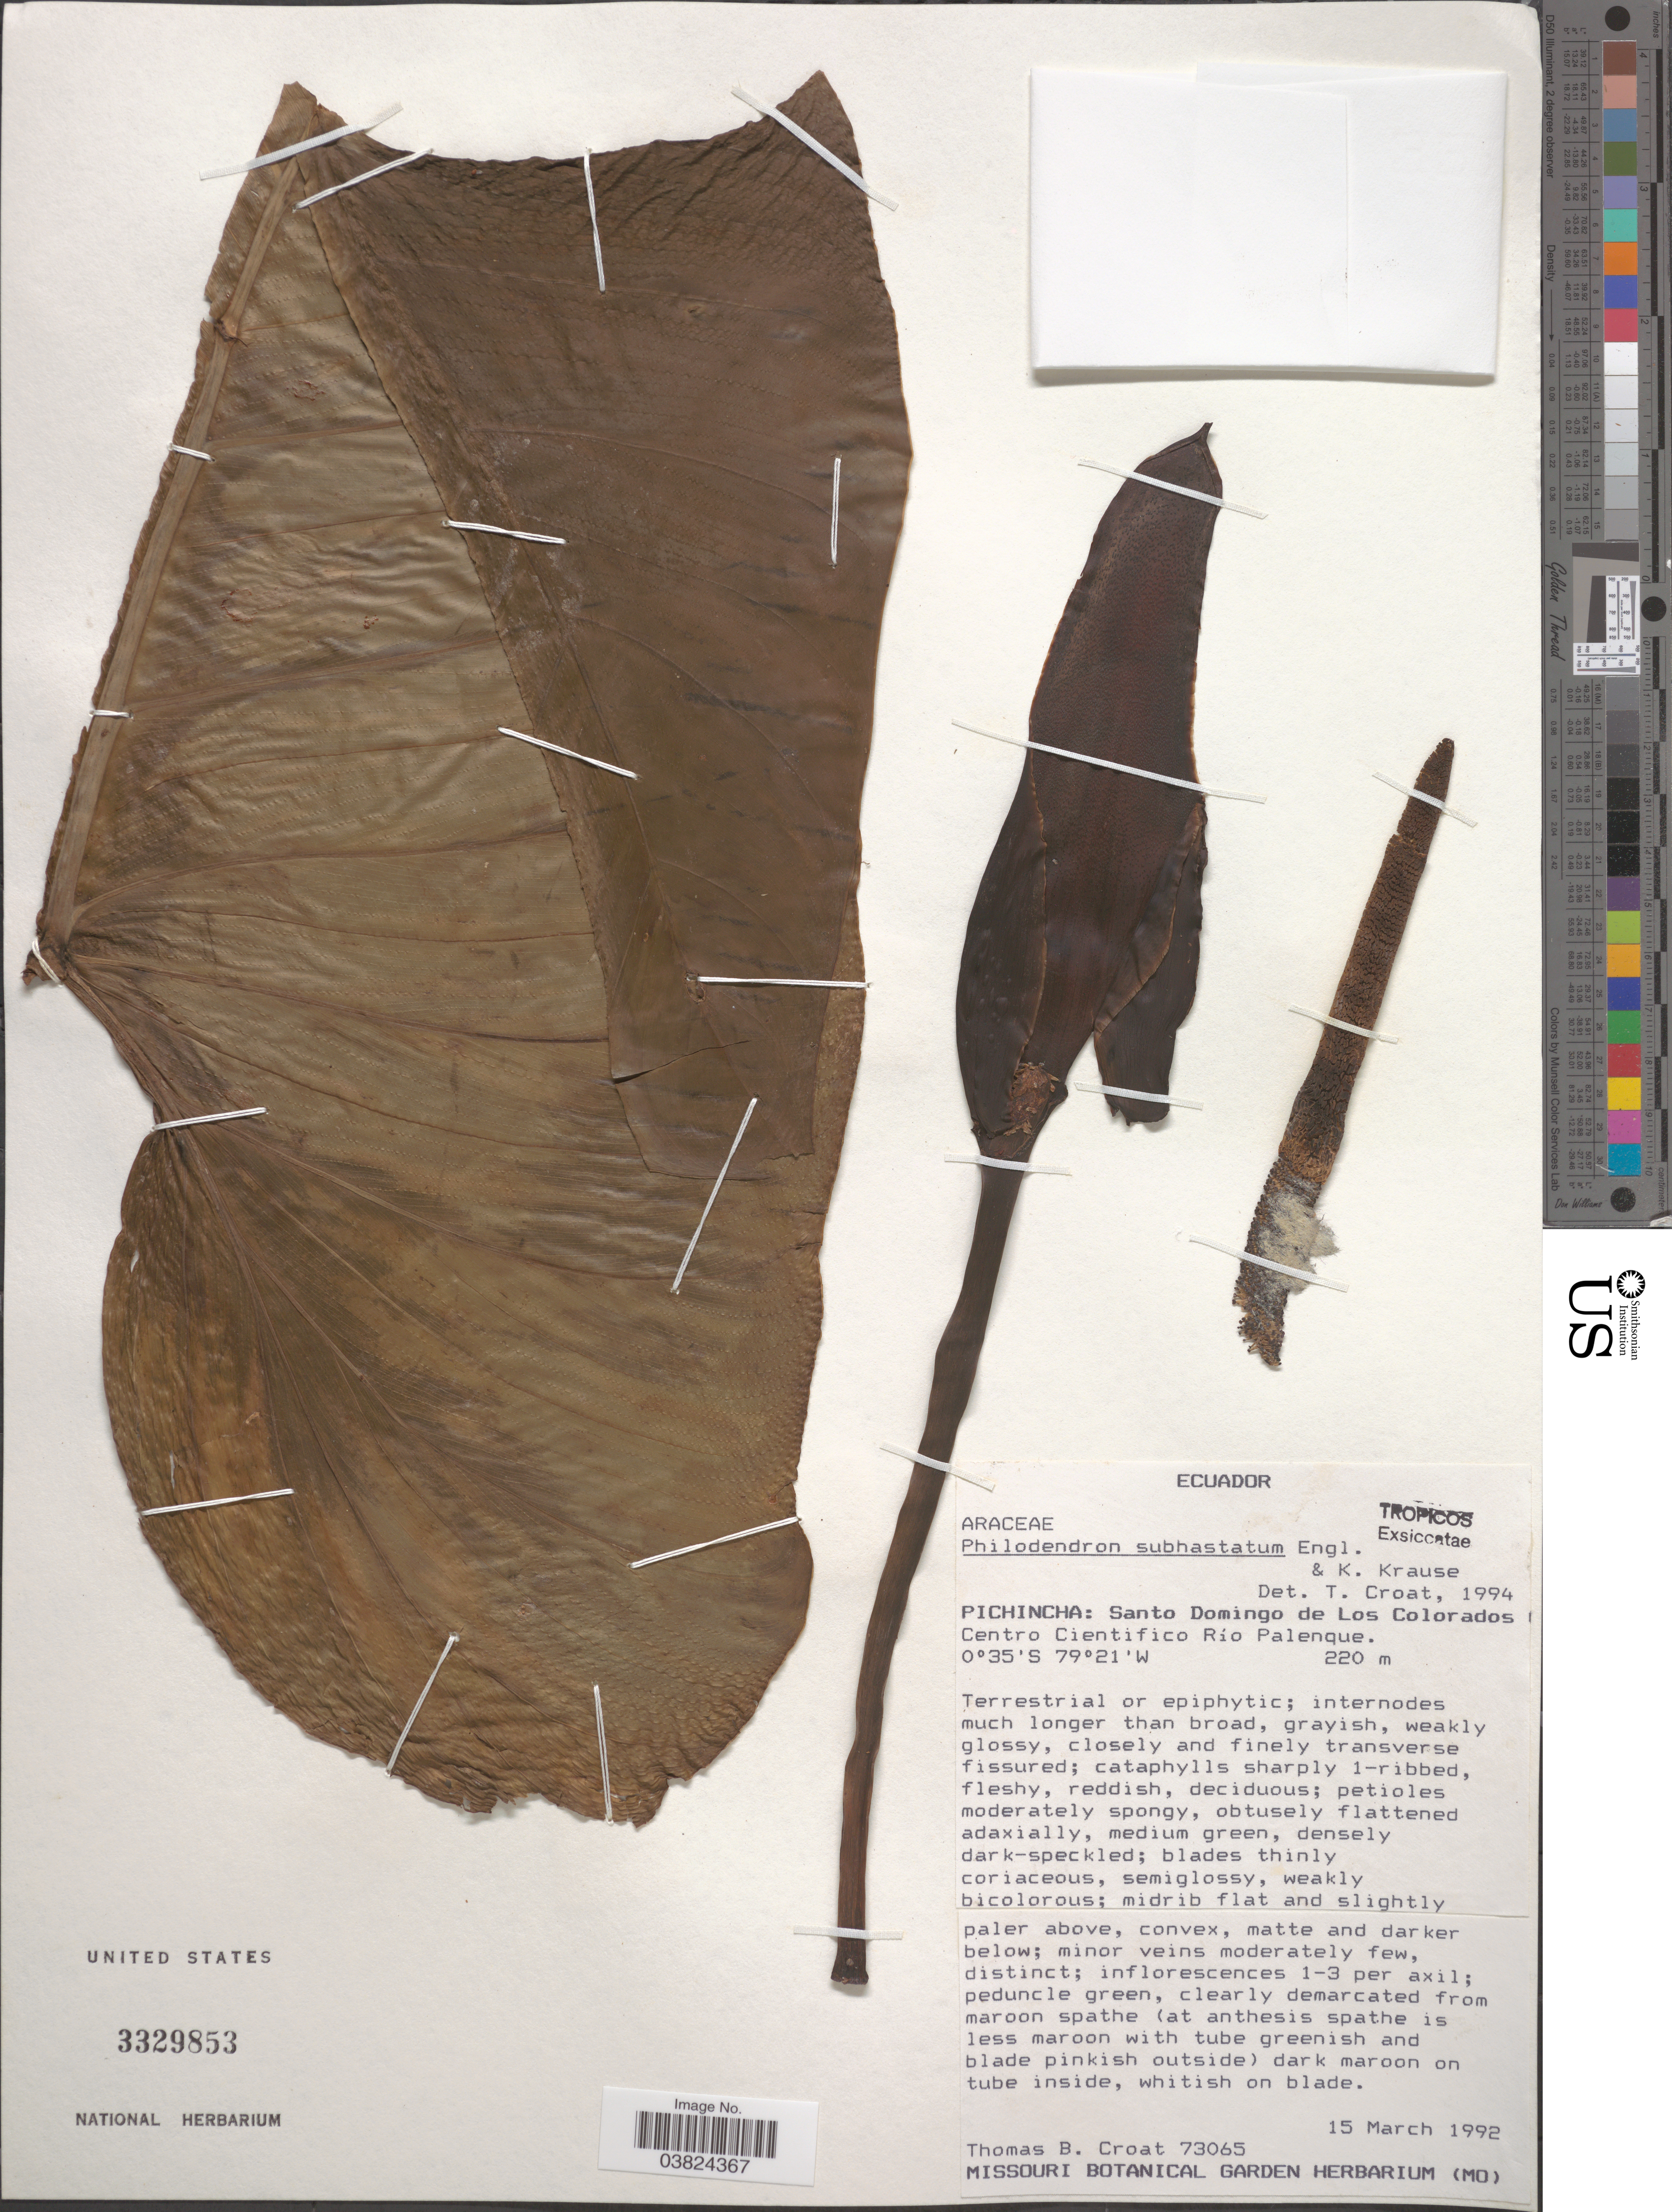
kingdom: Plantae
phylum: Tracheophyta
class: Liliopsida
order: Alismatales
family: Araceae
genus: Philodendron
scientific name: Philodendron subhastatum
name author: K. Krause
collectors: T. B. Croat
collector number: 73065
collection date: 1992-03-15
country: Ecuador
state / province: Pichincha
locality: Santo Domingo de Los Colorados. Centro Cientifico Río Palenque.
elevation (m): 220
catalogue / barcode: US 3329853